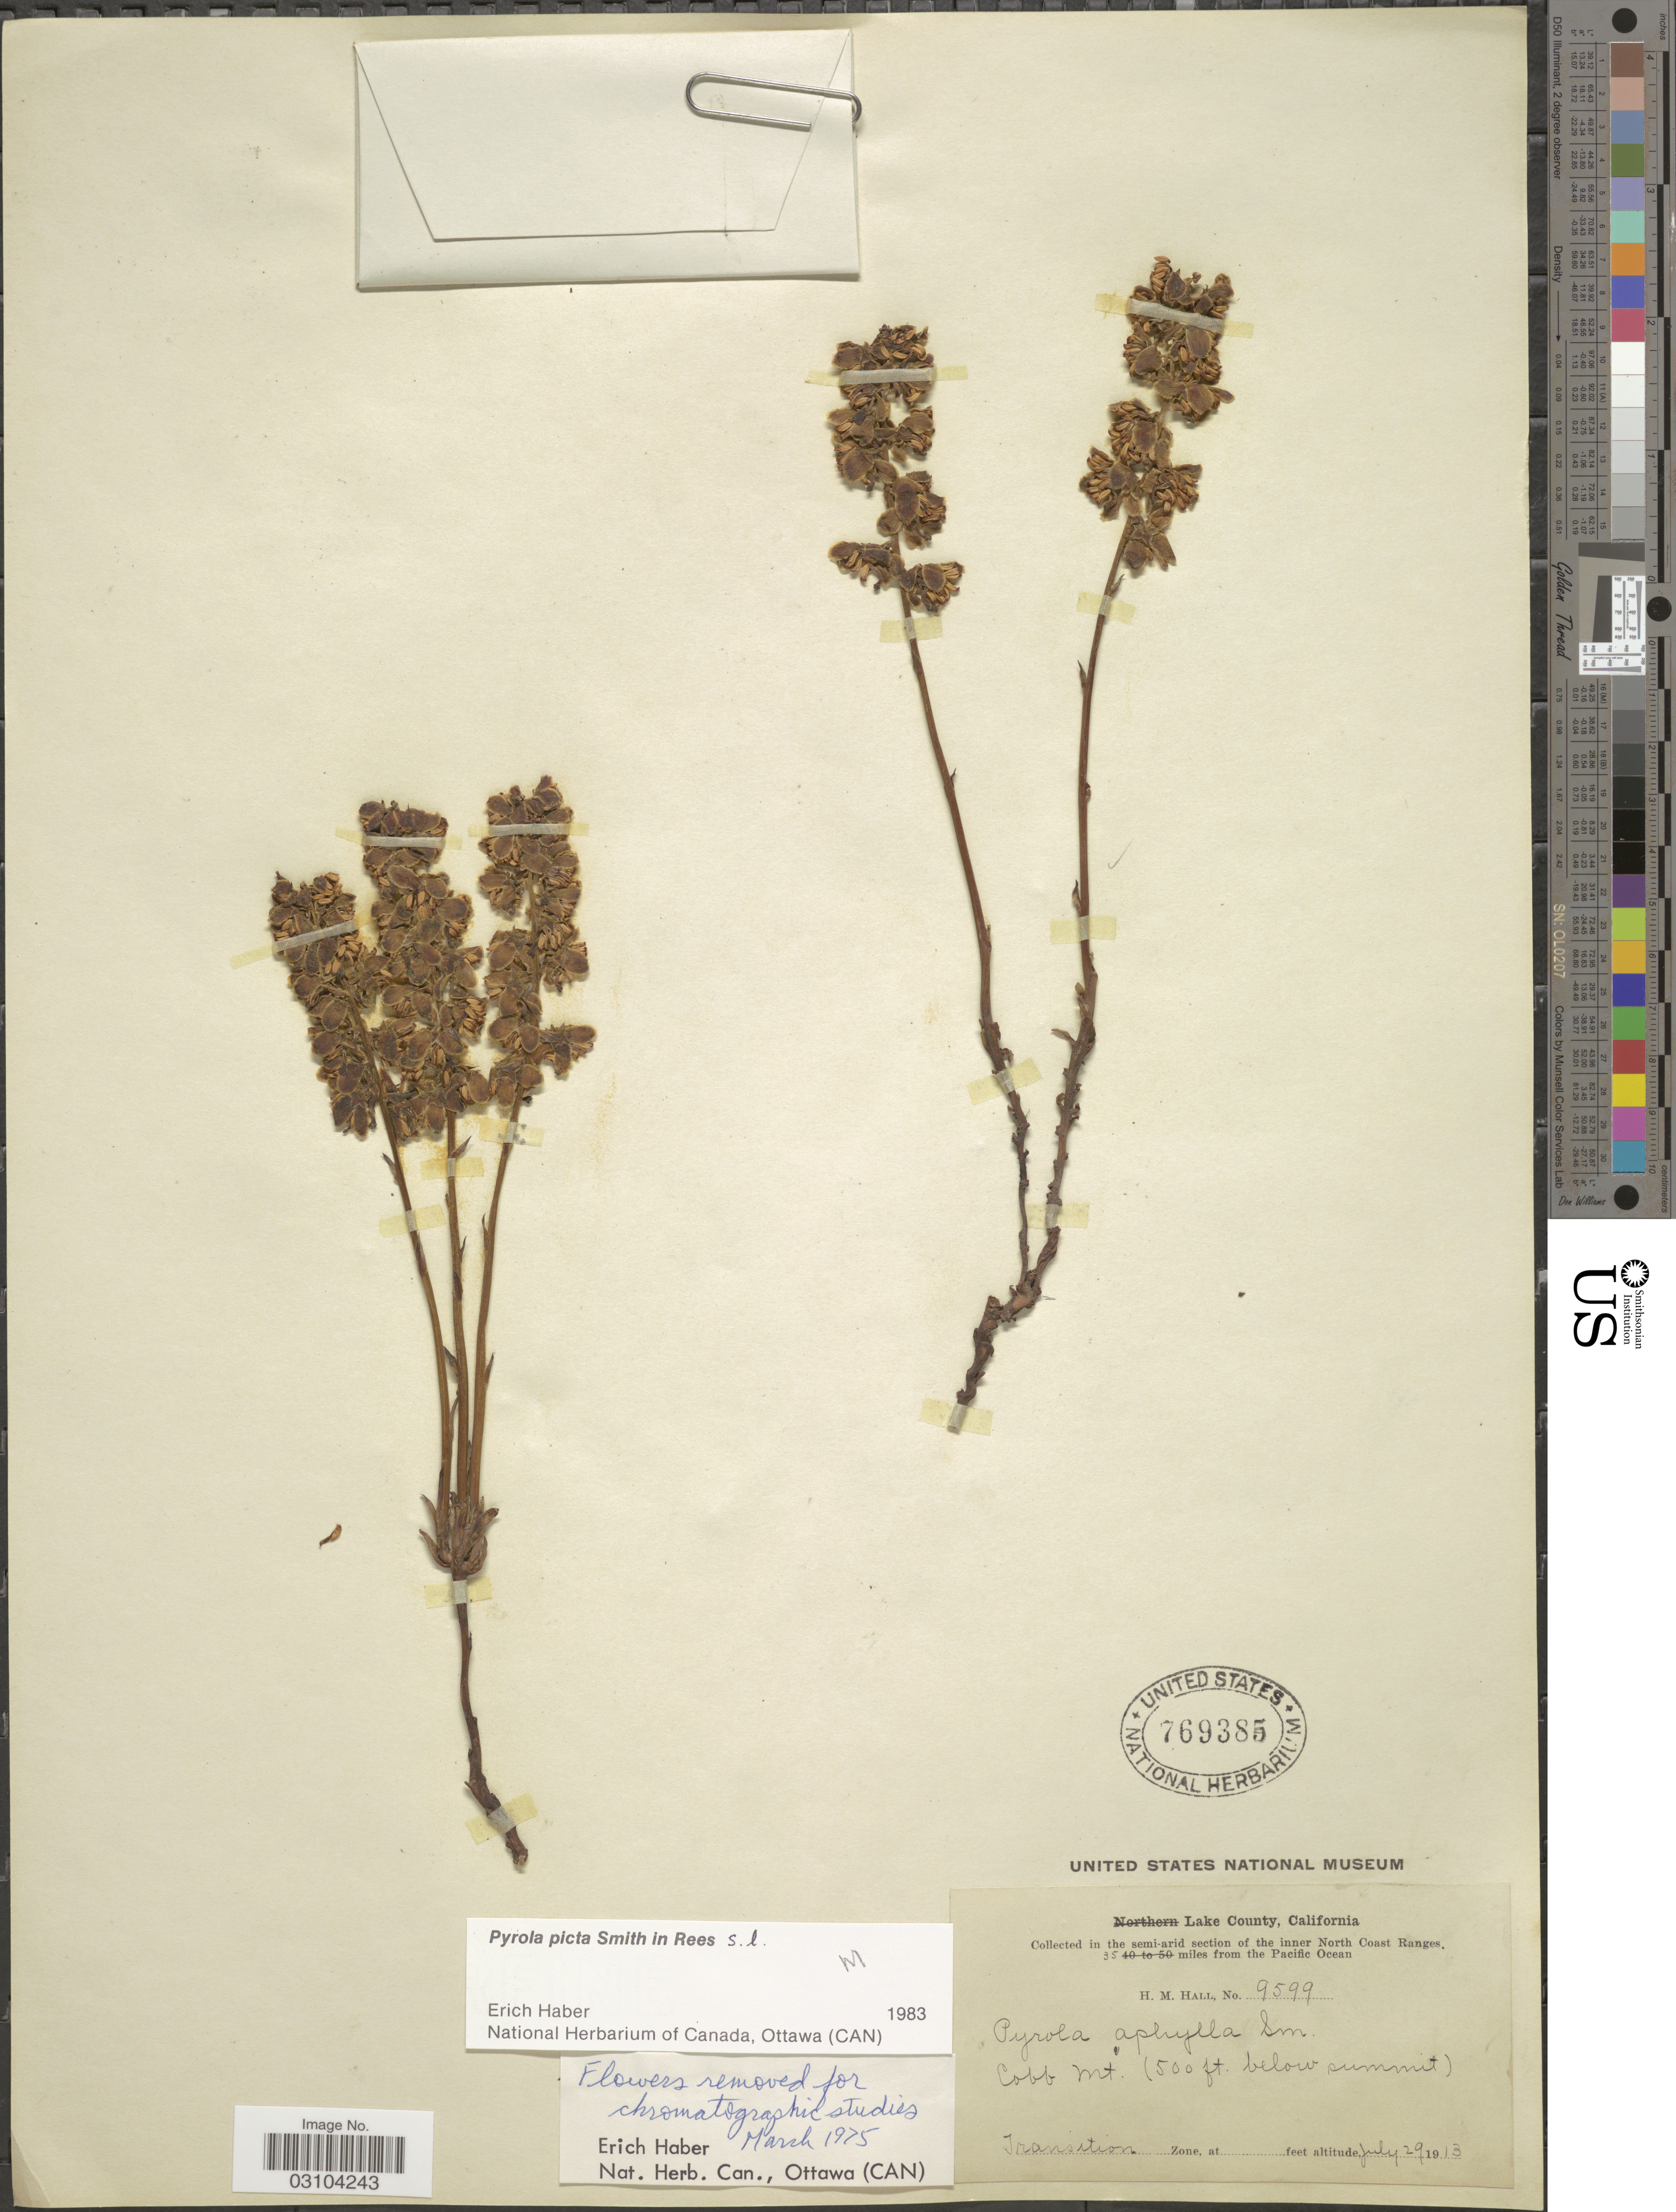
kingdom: Plantae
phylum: Tracheophyta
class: Magnoliopsida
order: Ericales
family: Ericaceae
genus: Pyrola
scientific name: Pyrola picta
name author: Sm. in Rees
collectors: H. M. Hall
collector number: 9599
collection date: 1913-07-29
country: United States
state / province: California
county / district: Lake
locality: Lake County. Section of the inner North Coast Ranges 35 miles from the Pacific Ocean. Cobb Mt. Transition Zone.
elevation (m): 152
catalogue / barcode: US 769385